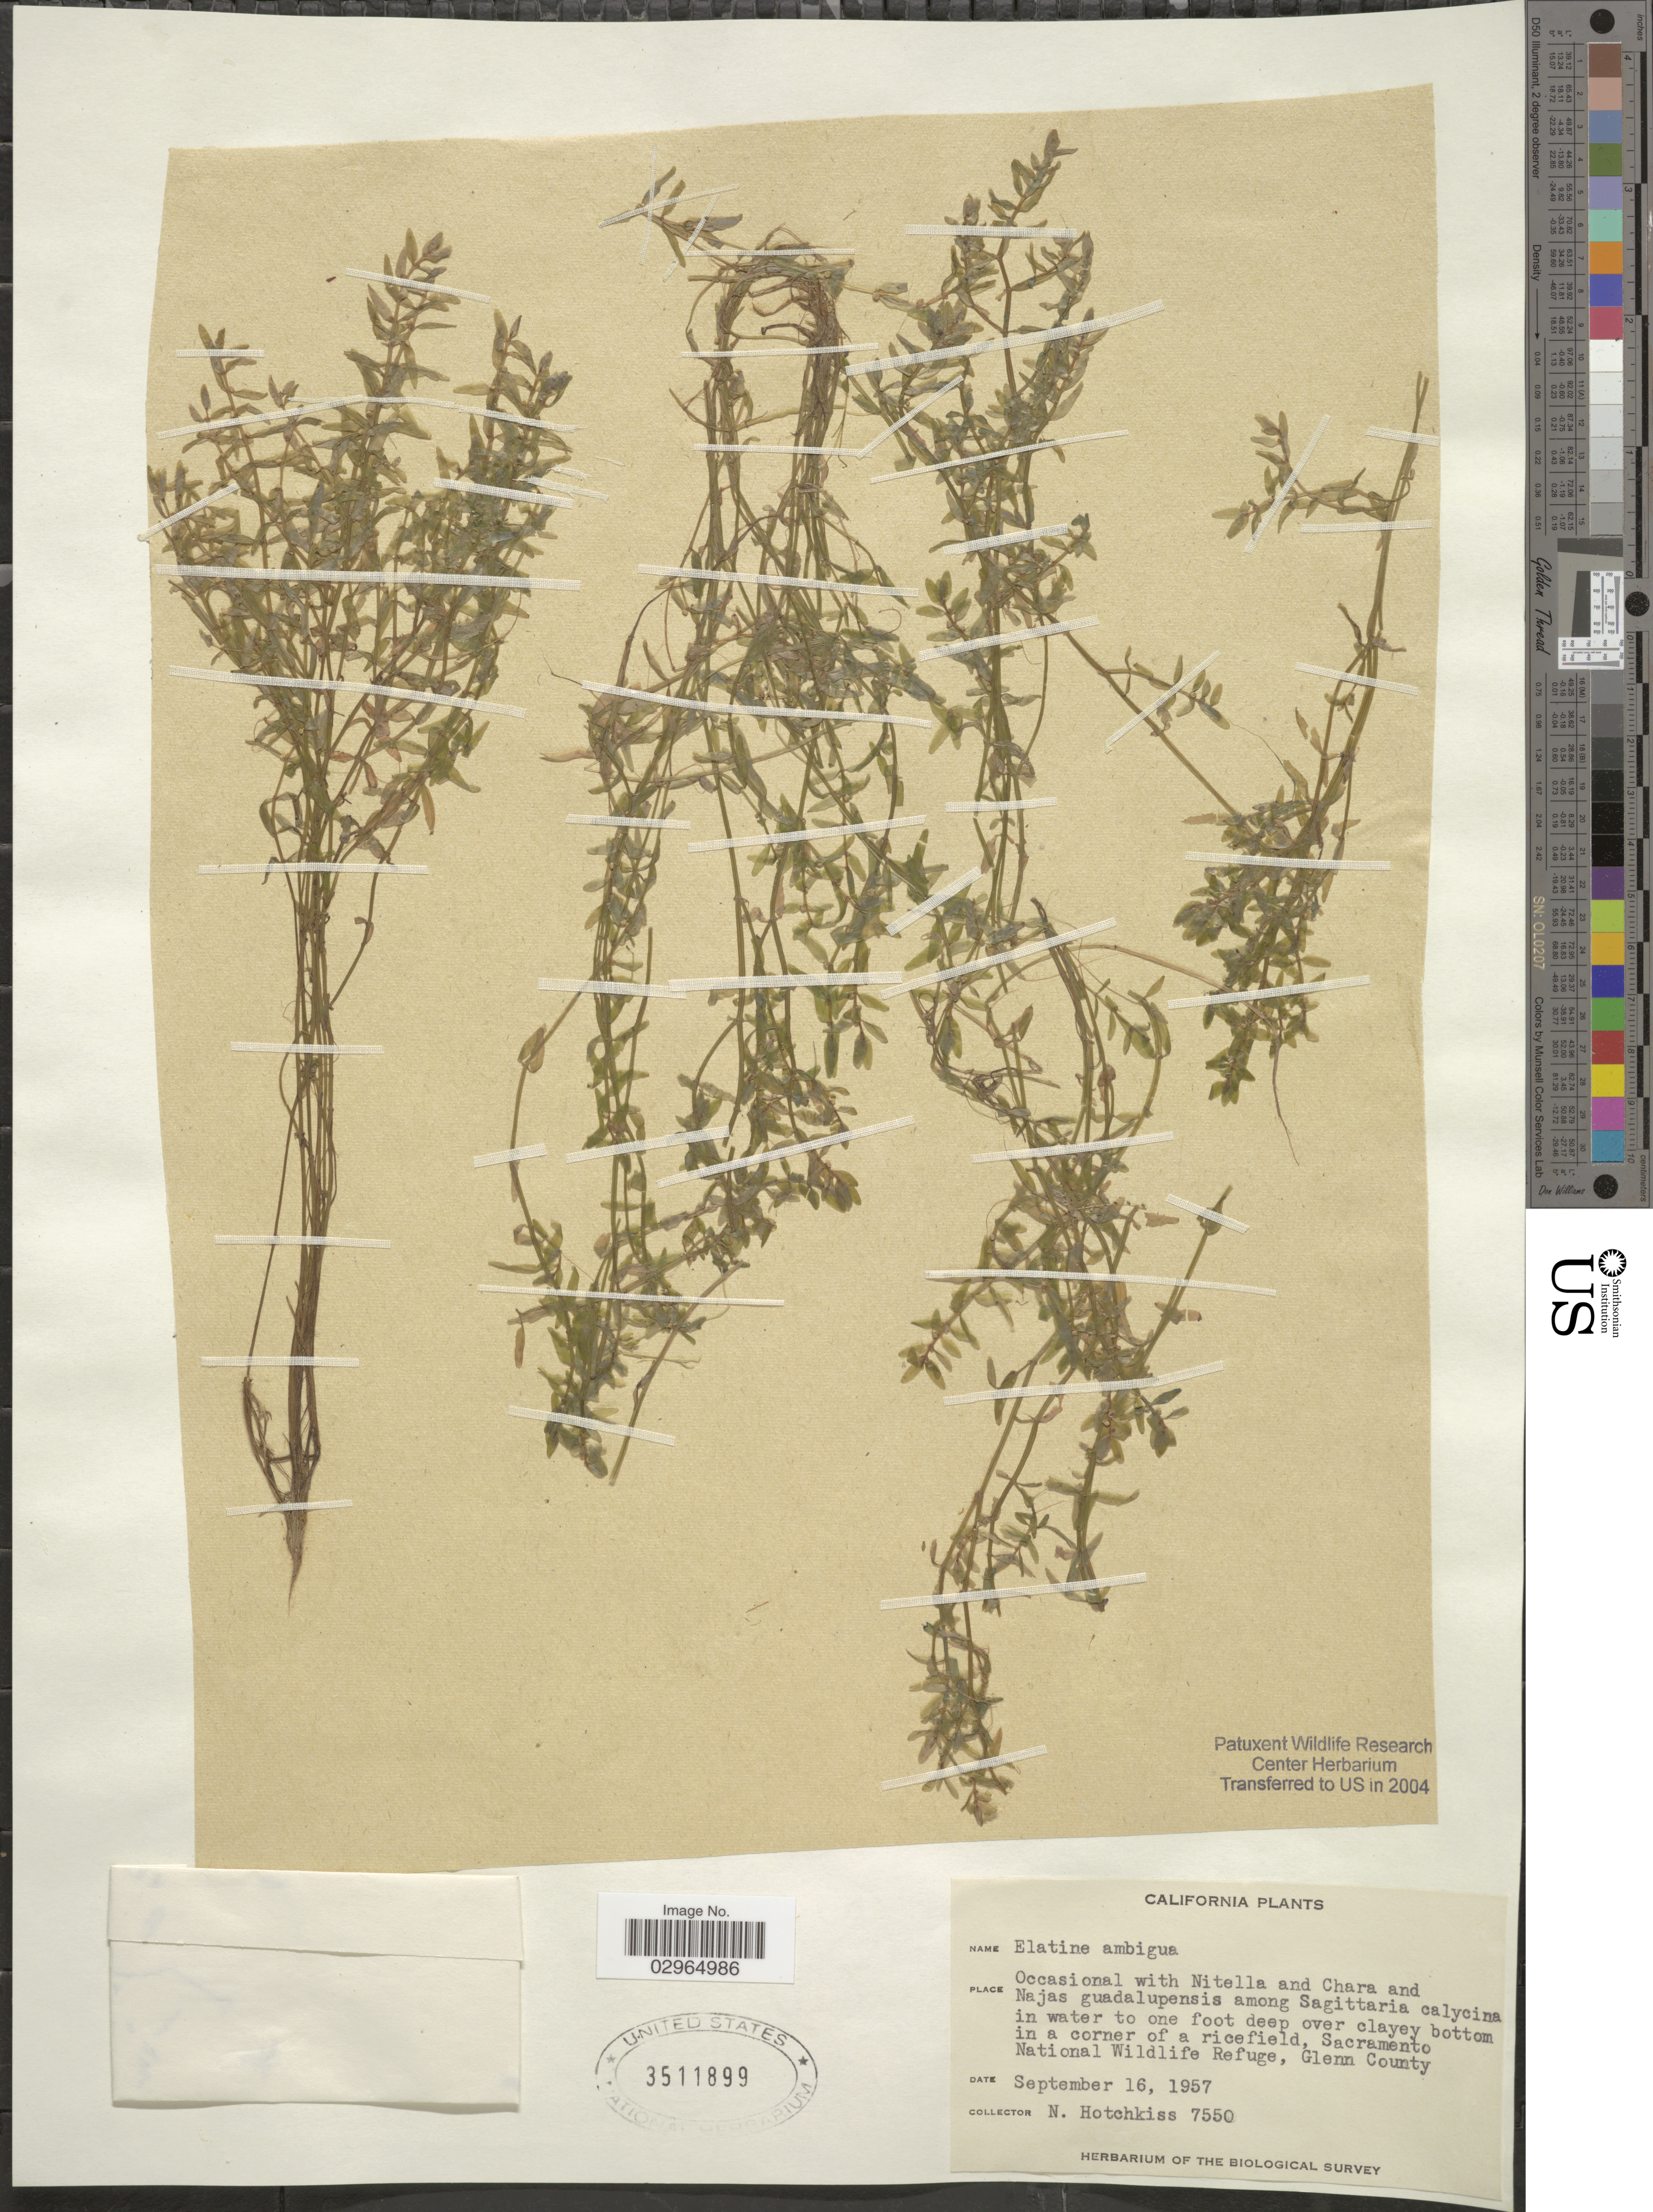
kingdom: Plantae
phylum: Tracheophyta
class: Magnoliopsida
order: Malpighiales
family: Elatinaceae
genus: Elatine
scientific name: Elatine ambigua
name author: Wight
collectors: N. Hotchkiss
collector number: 7550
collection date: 1957-09-16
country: United States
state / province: California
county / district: Glenn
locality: In a corner of a ricefield, Sacramento National Wildlife Refuge, Glenn County.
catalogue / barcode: US 3511899